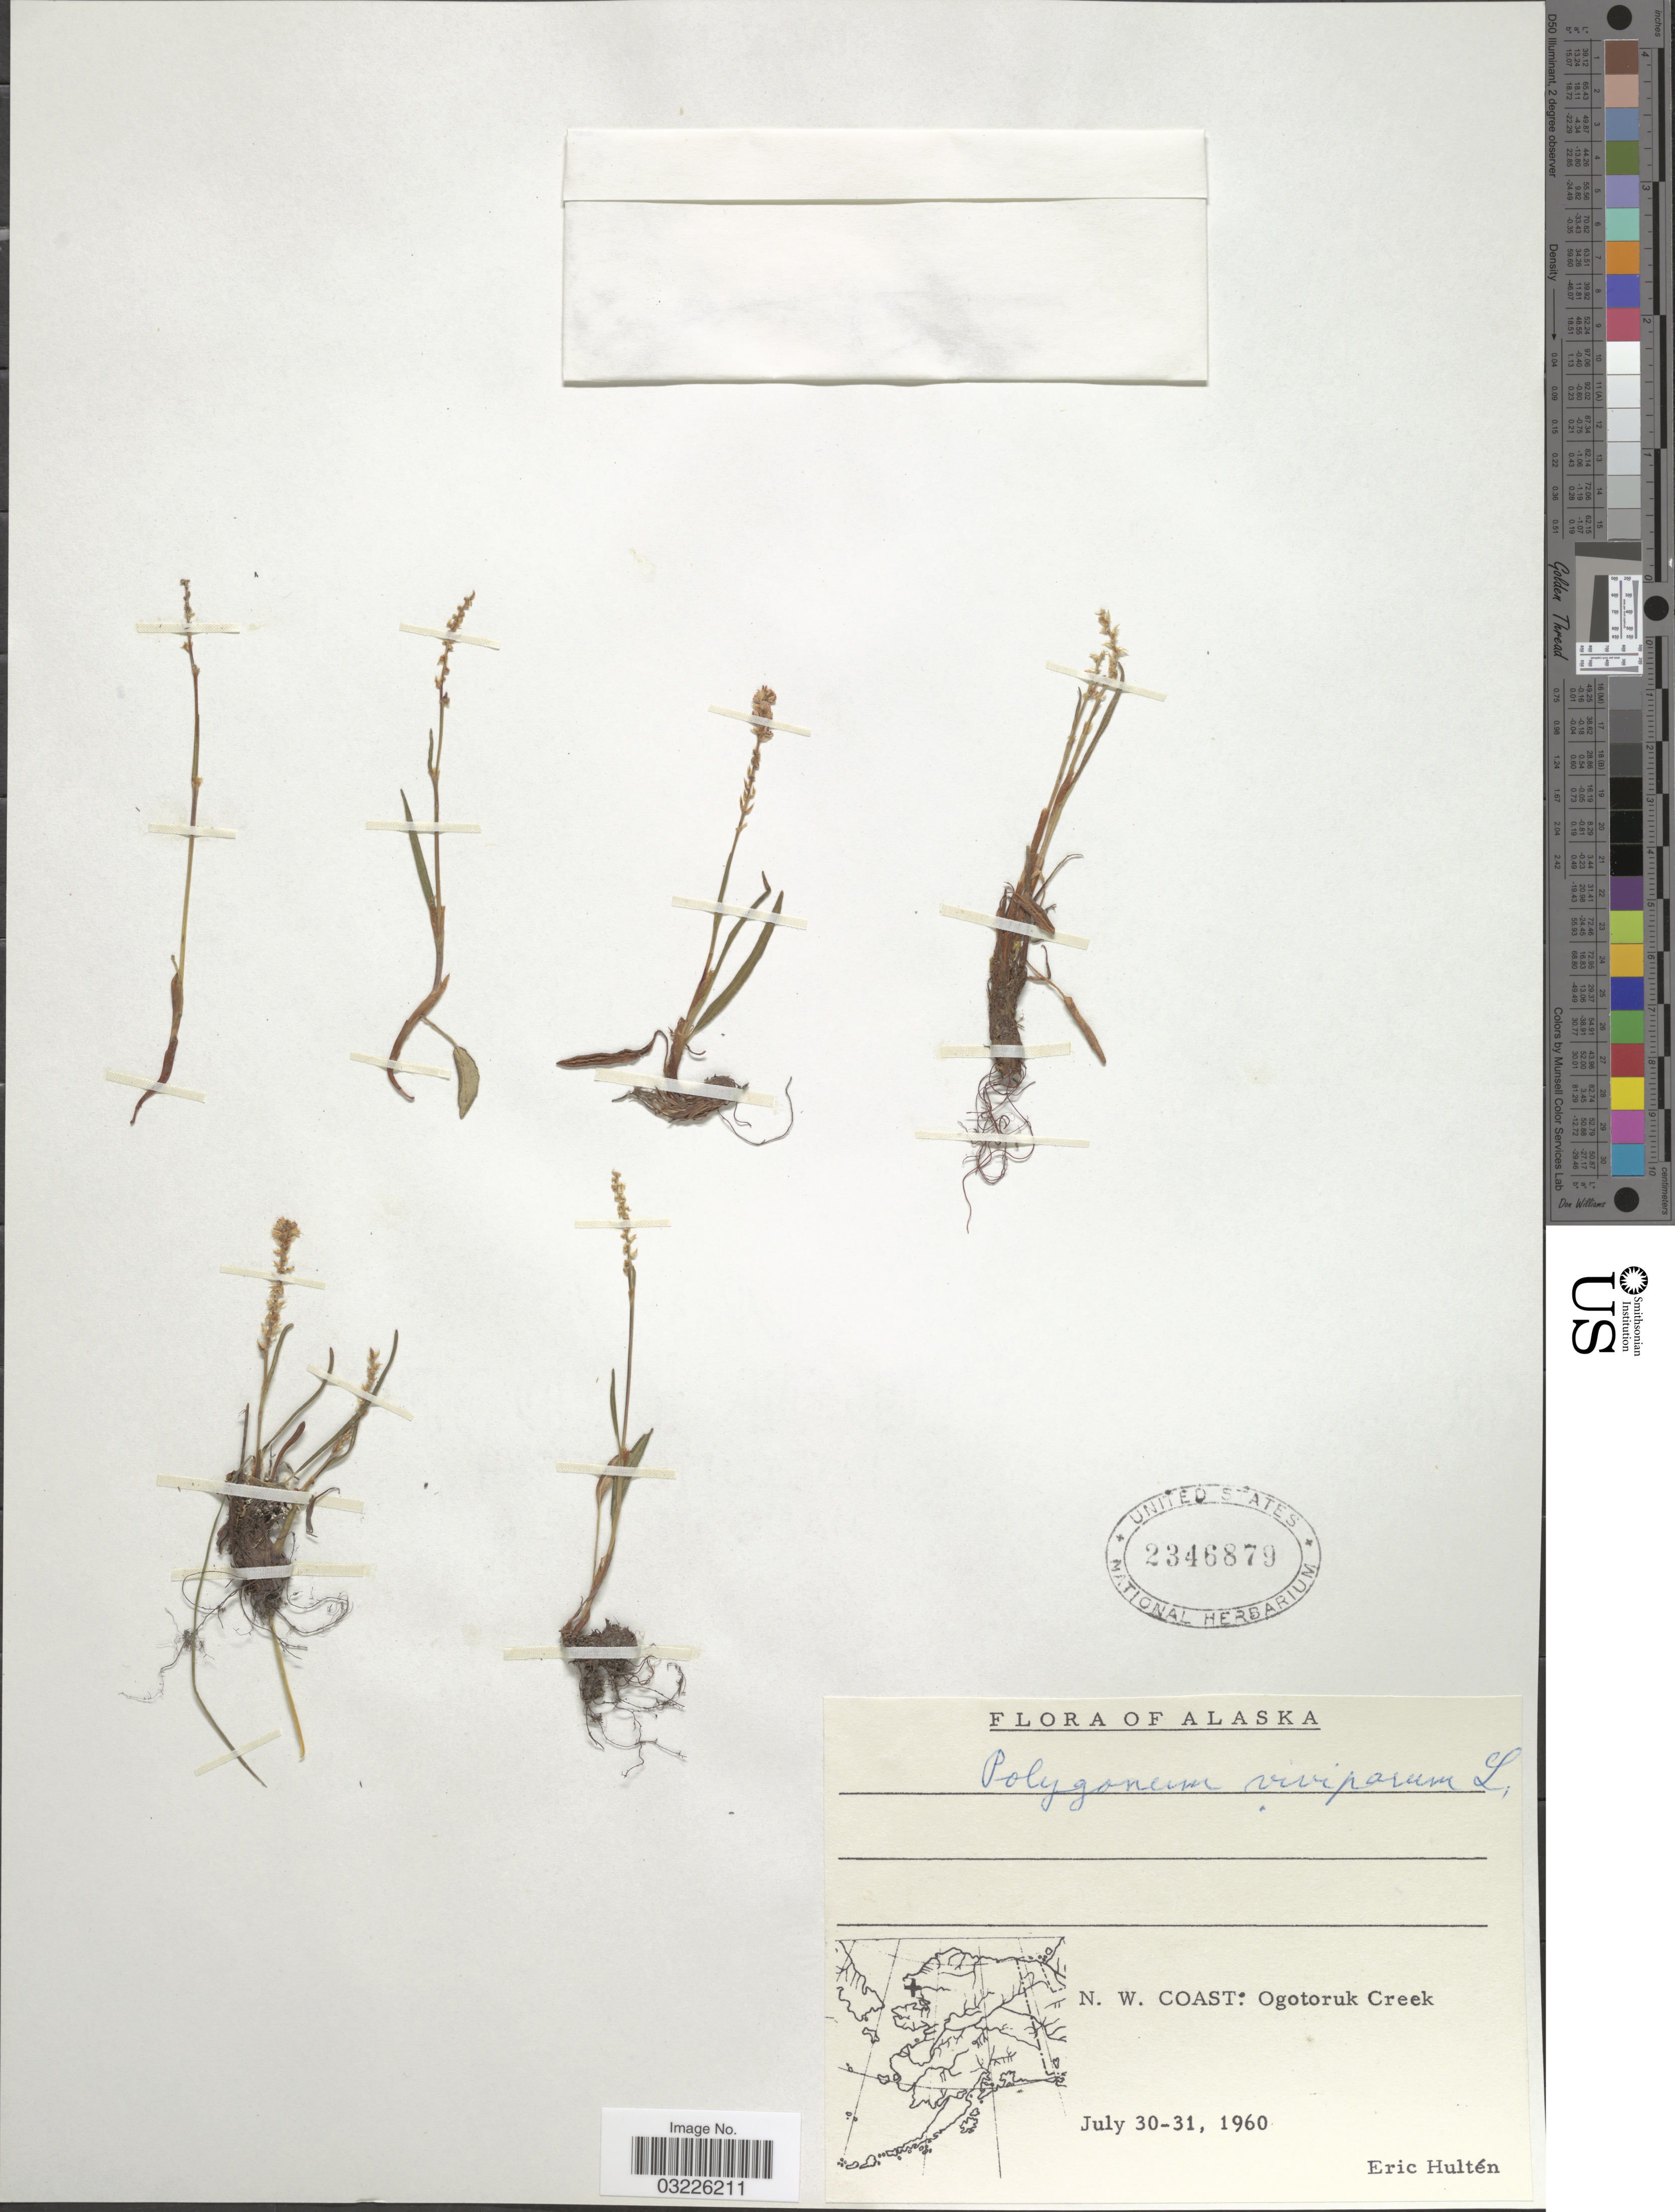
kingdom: Plantae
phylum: Tracheophyta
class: Magnoliopsida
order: Caryophyllales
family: Polygonaceae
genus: Bistorta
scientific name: Bistorta vivipara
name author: (L.) Delarbre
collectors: E. G. Hultén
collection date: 1960-07-30/1960-07-31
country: United States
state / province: Alaska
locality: N. W. Coast: Ogotoruk Creek.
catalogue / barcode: US 2346879